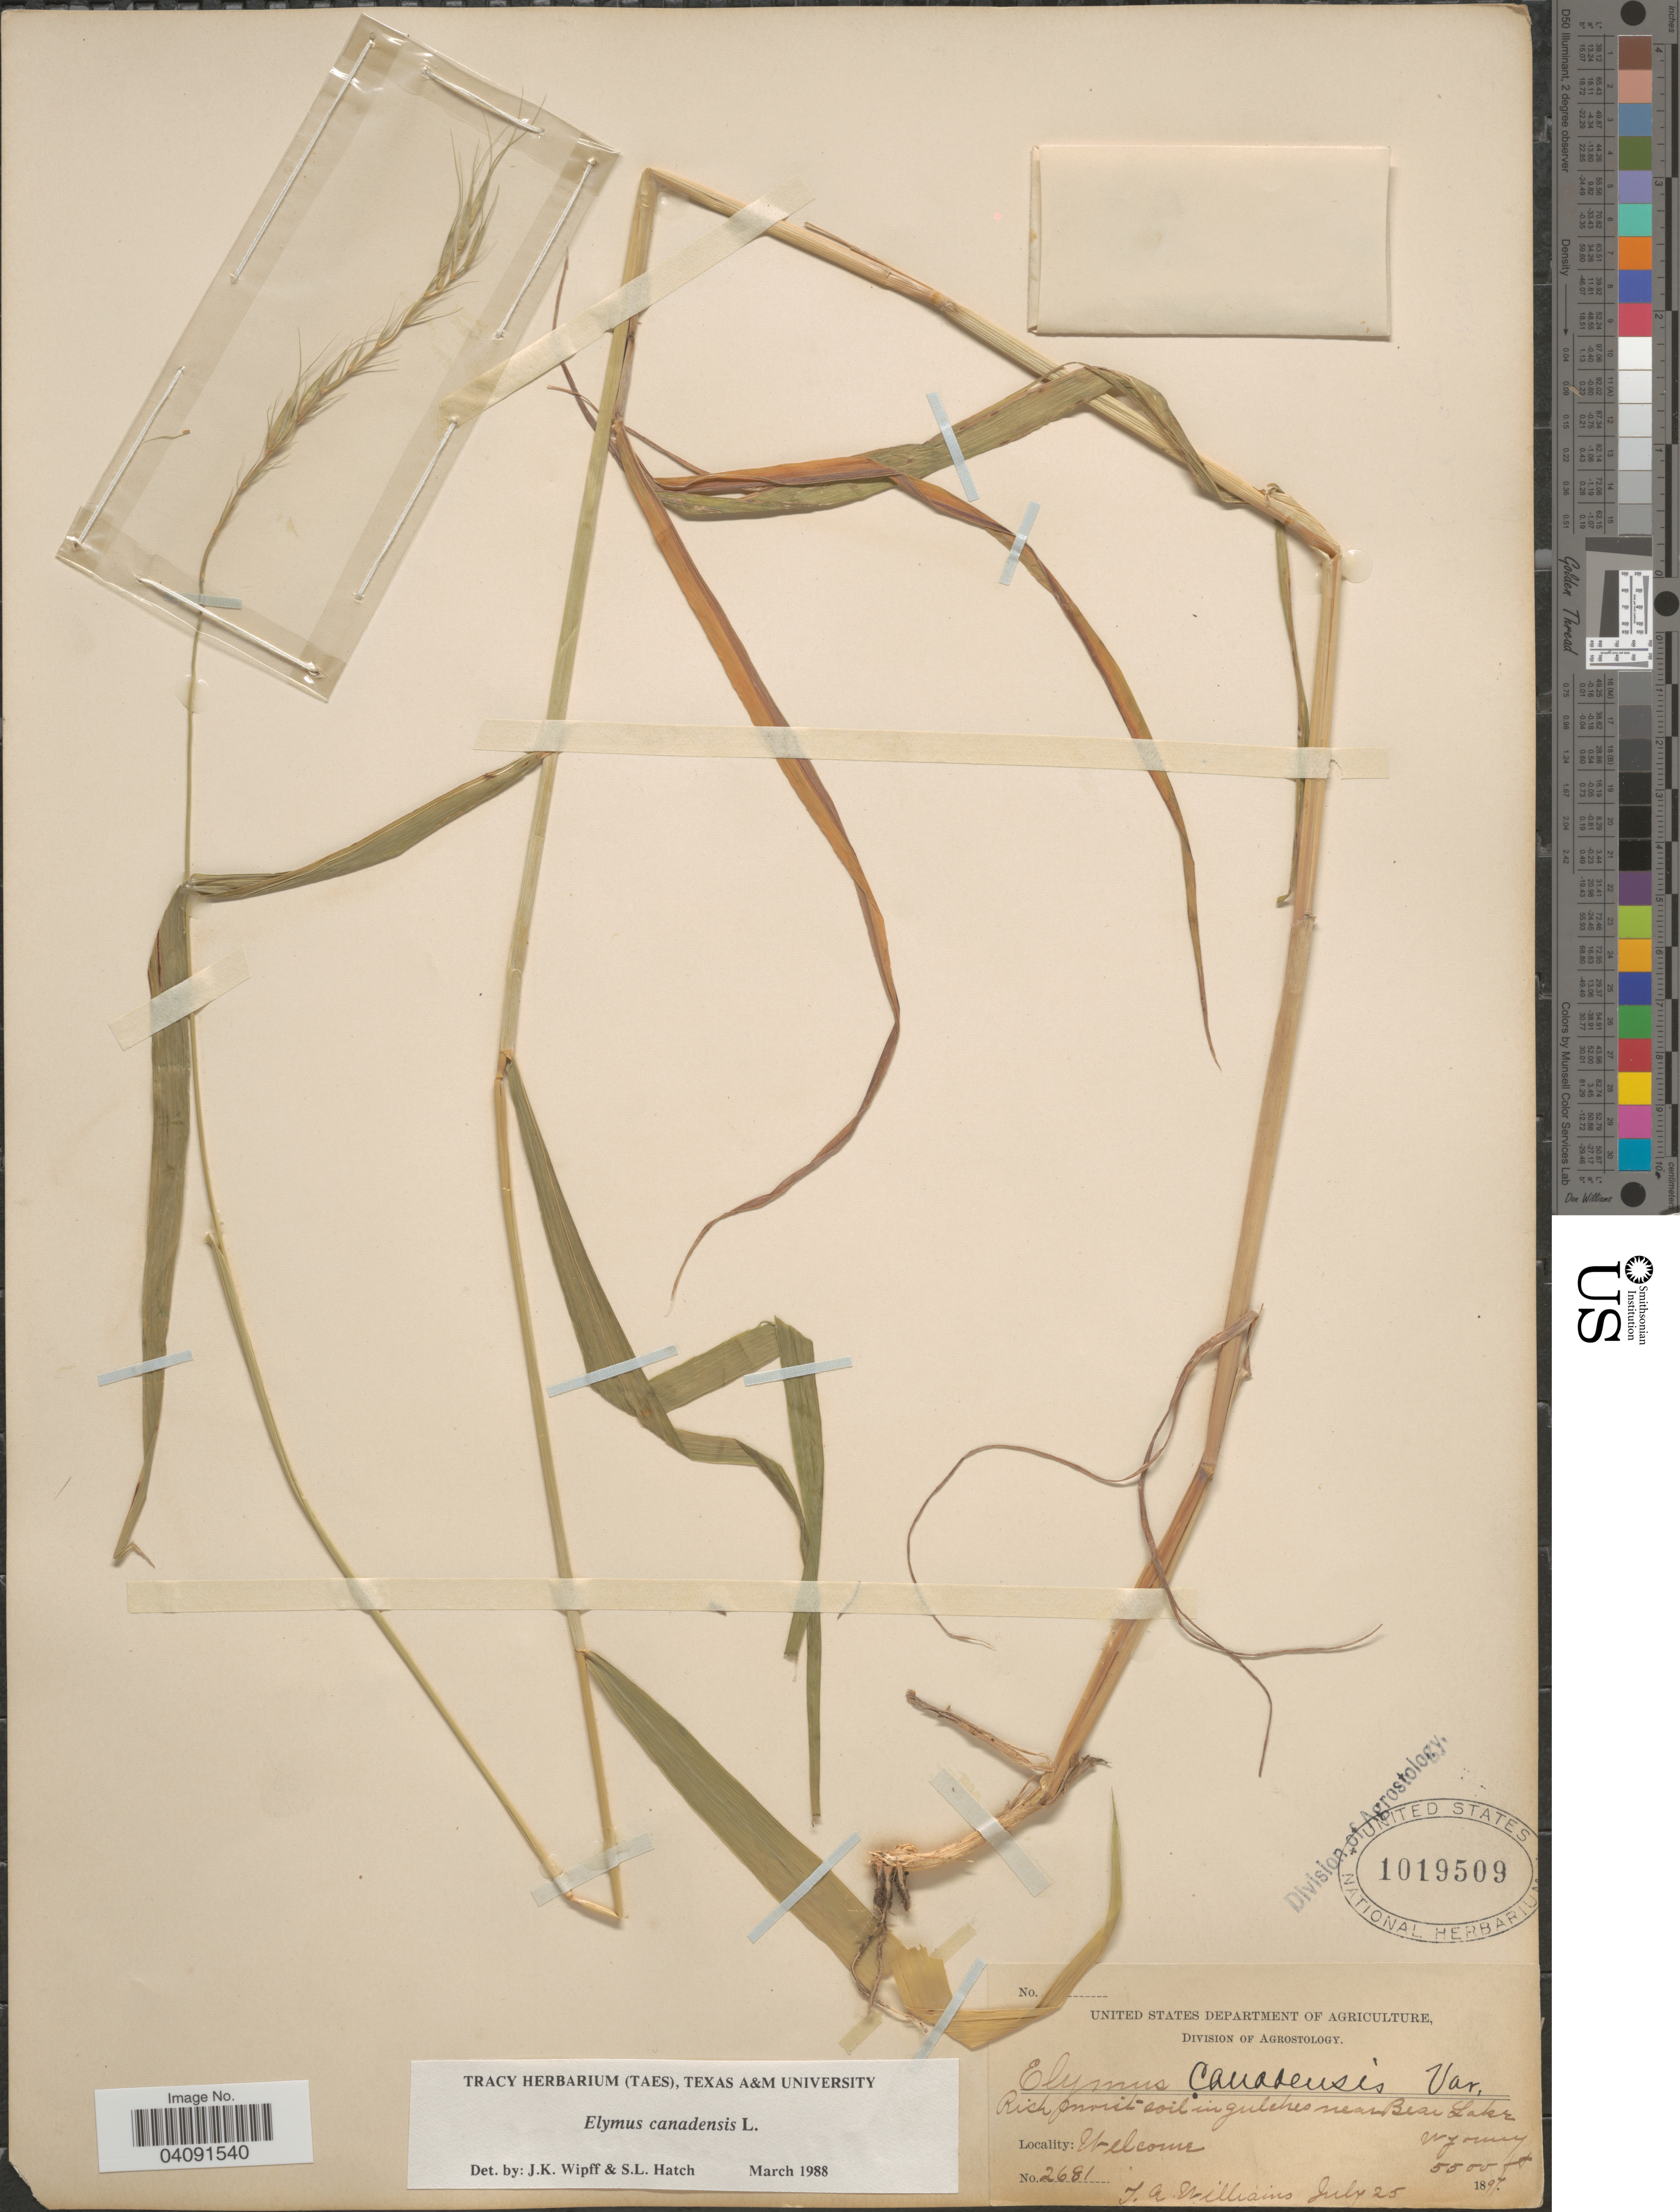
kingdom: Plantae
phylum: Tracheophyta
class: Liliopsida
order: Poales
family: Poaceae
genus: Elymus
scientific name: Elymus canadensis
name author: L.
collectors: T. Williams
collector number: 2681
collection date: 1897-07-25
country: United States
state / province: Wyoming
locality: Rich moist soil in gulches near Bear Lake. Welcome.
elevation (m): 1676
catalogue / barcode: US 1019509